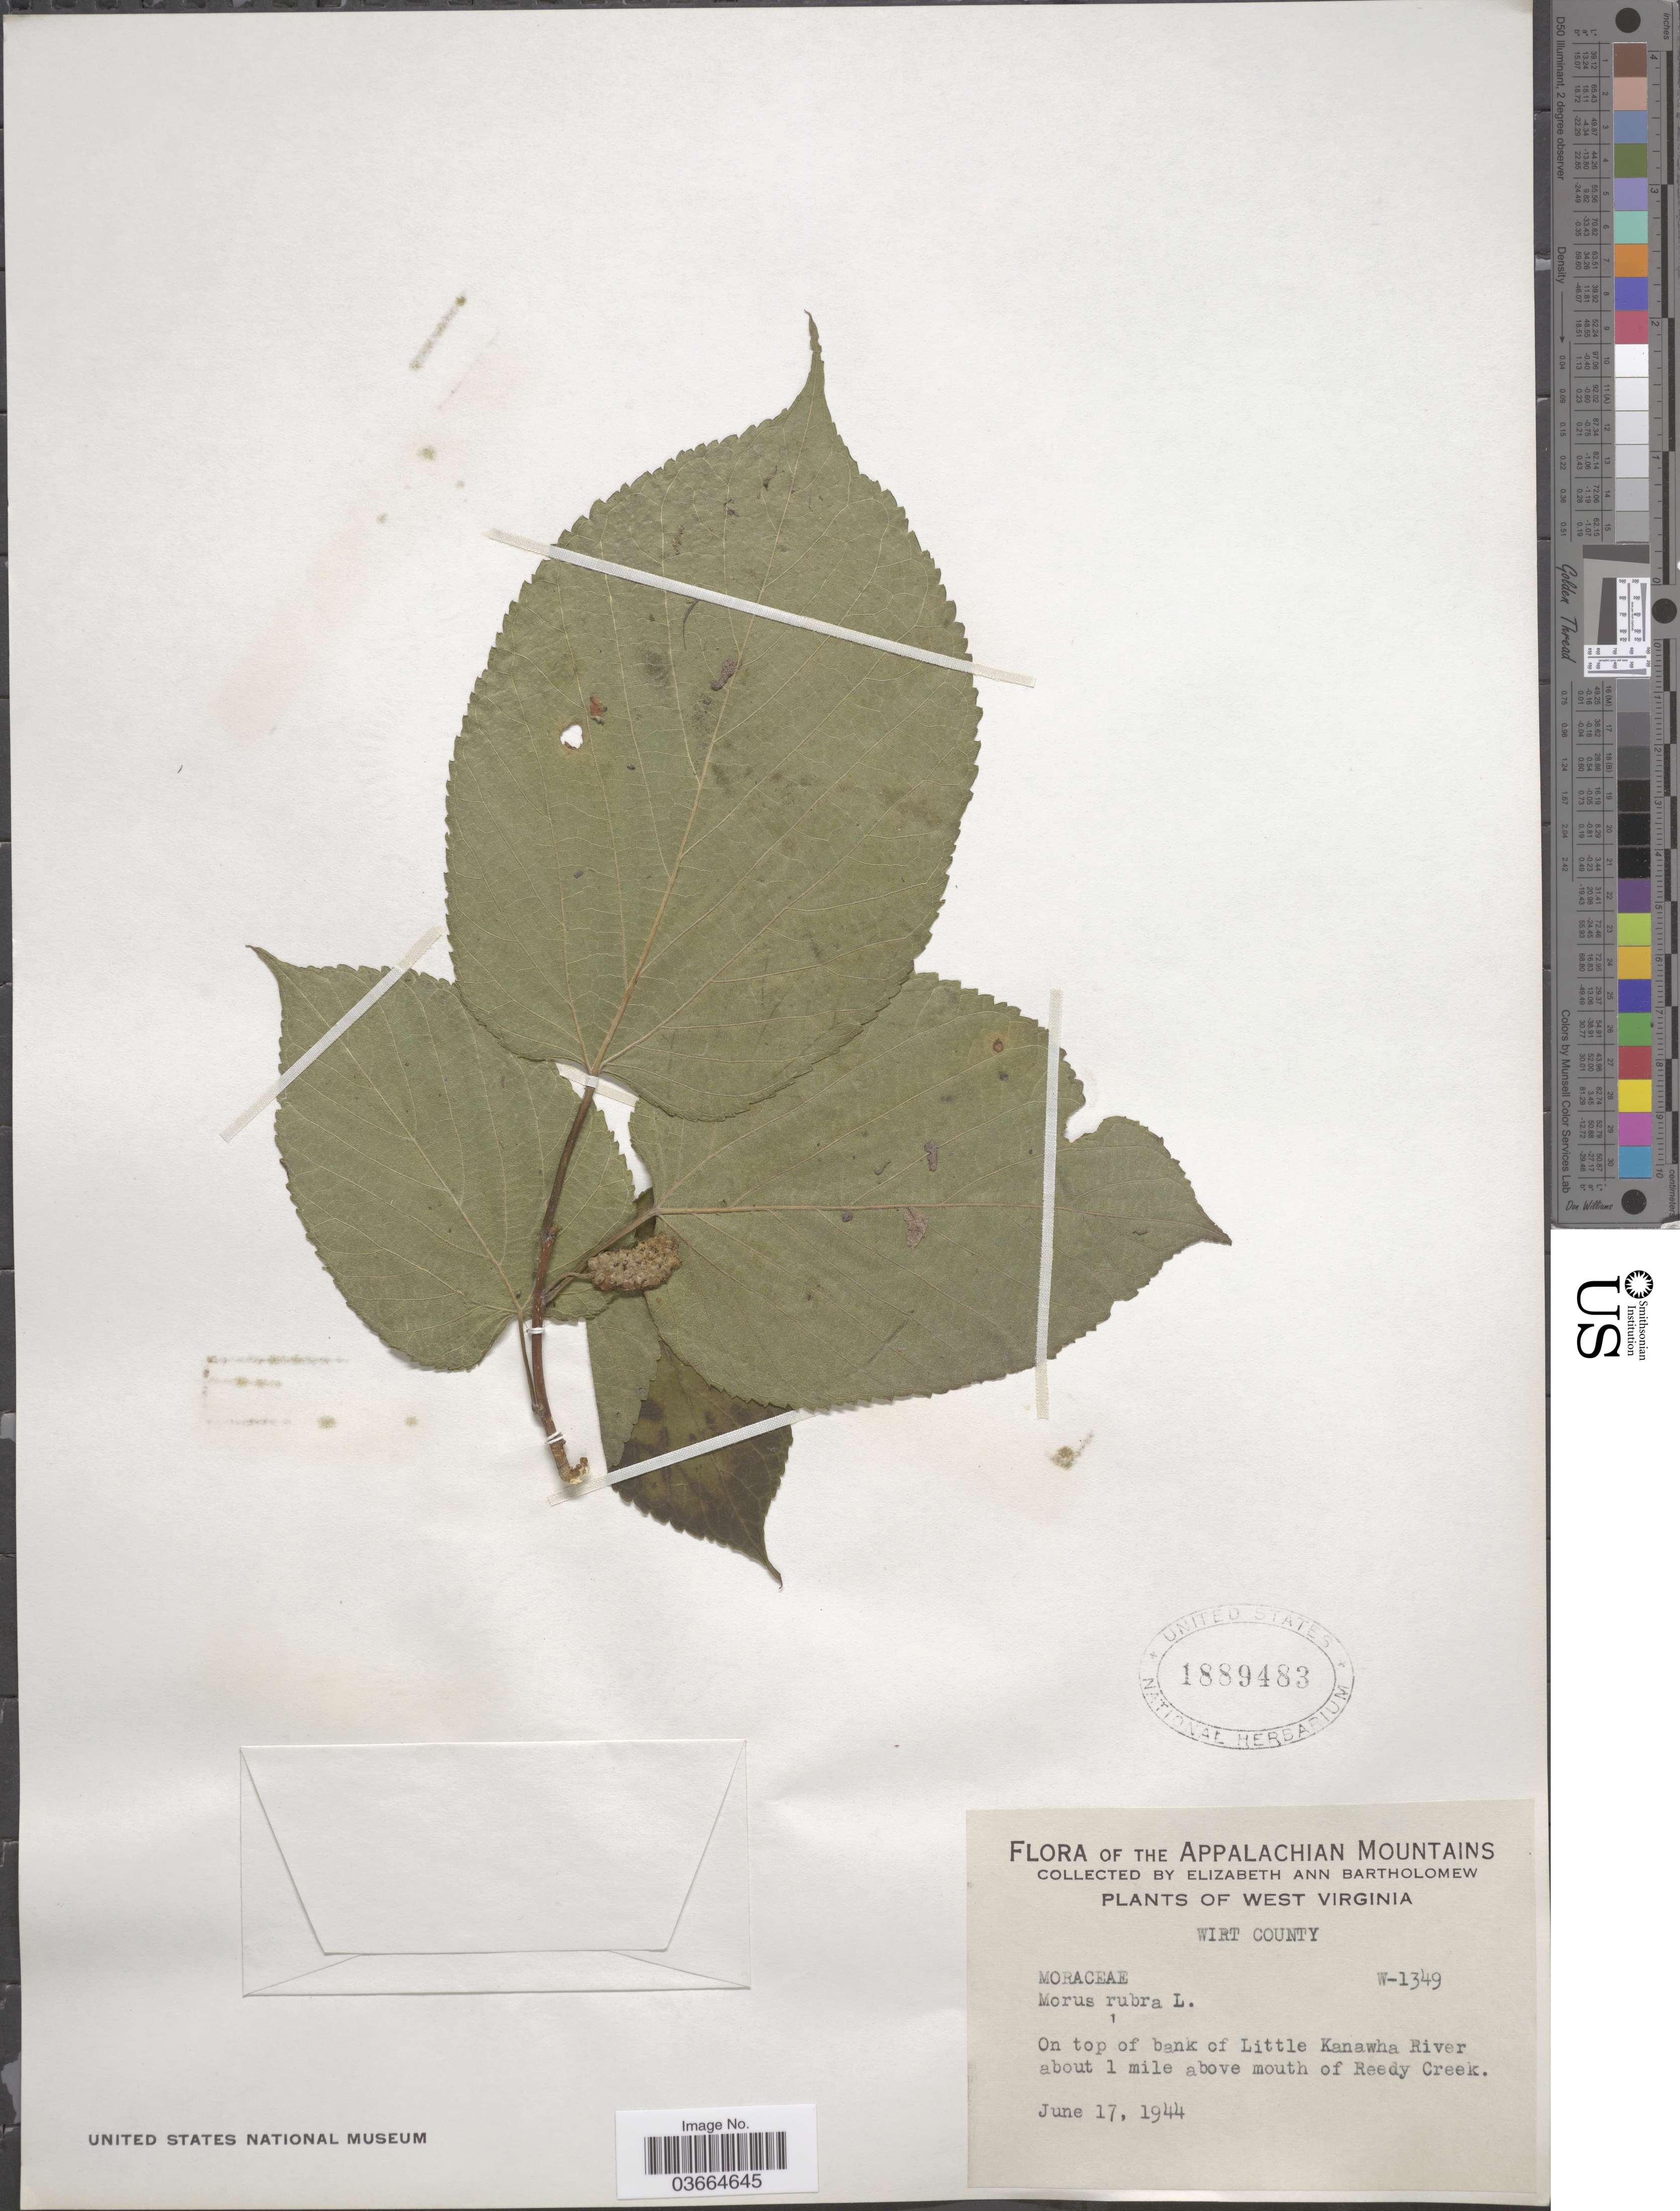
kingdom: Plantae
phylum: Tracheophyta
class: Magnoliopsida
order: Rosales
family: Moraceae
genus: Morus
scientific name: Morus rubra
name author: L.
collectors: E. Bartholomew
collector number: W-1349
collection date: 1944-06-17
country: United States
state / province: West Virginia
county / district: Wirt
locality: The Appalachian Mountains. Wirt County. On top of bank of Little Kanawha River about 1 mile above mouth of Reedy Creek.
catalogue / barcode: US 1889483